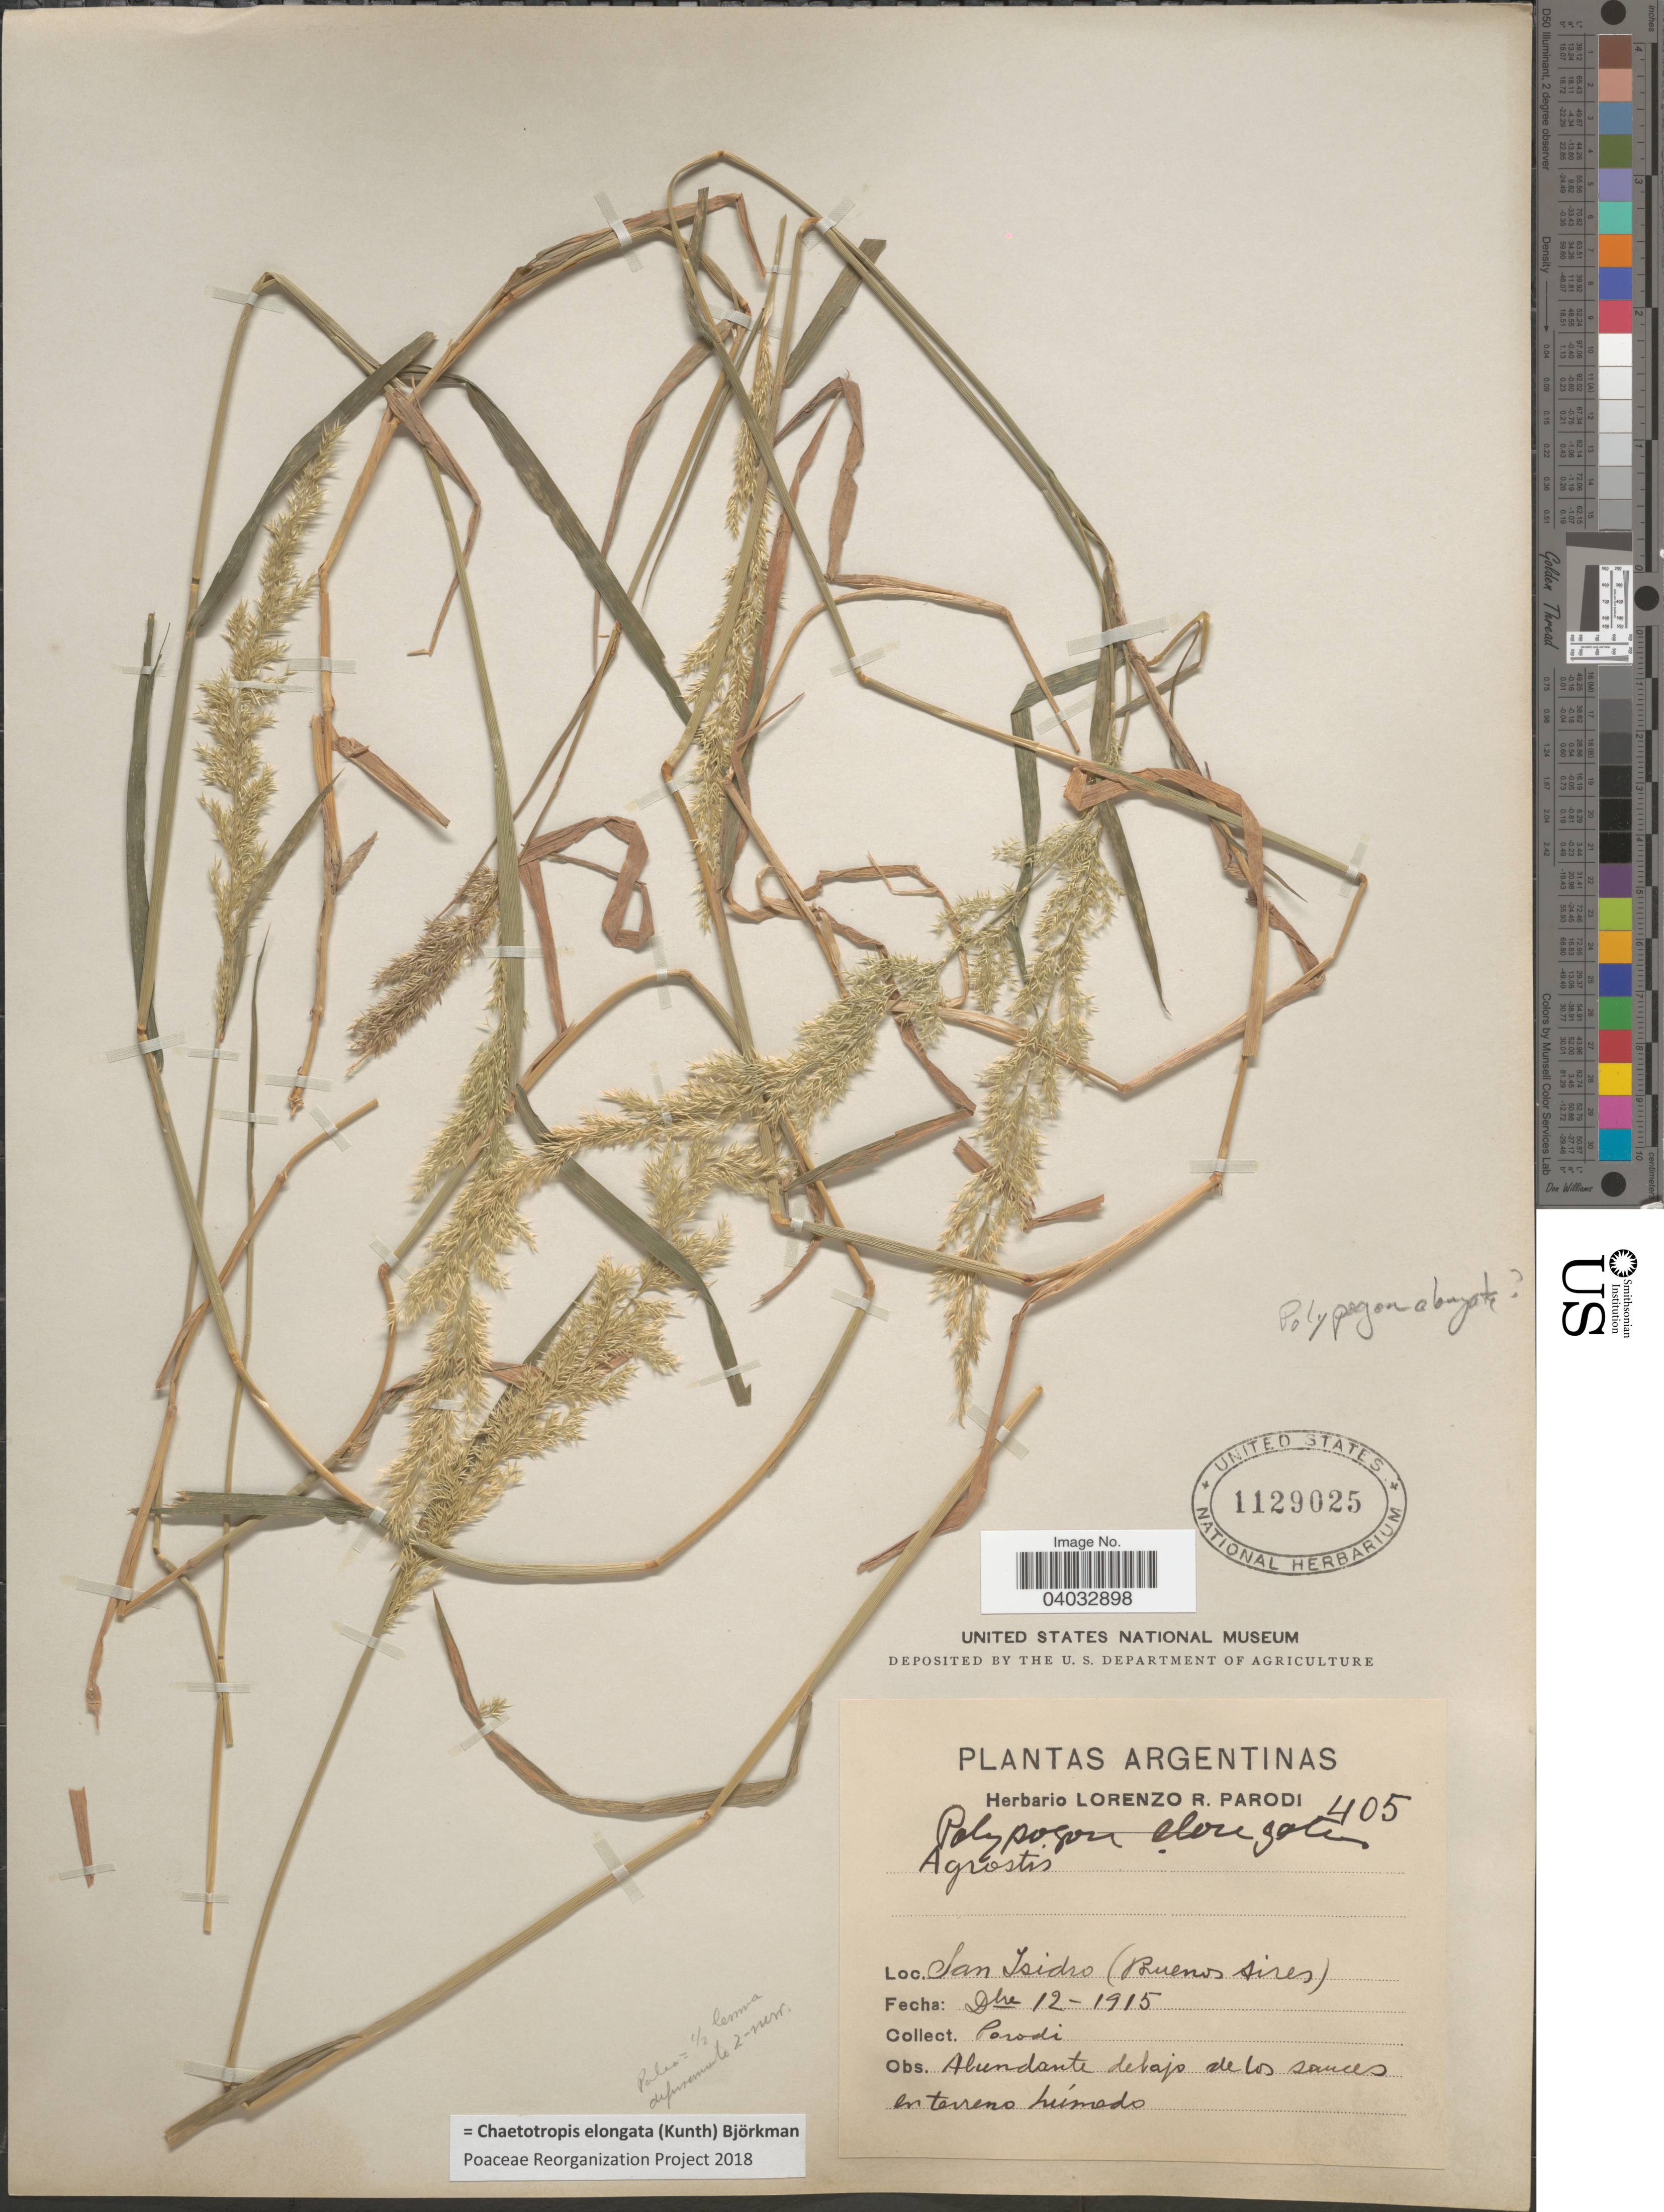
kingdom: Plantae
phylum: Tracheophyta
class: Liliopsida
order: Poales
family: Poaceae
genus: Chaetotropis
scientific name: Chaetotropis elongata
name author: (Kunth) Björkman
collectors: L. R. Parodi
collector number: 405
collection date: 1915-12-12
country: Argentina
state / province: Buenos Aires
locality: San Isidro (Buenos Aires).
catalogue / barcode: US 1129025